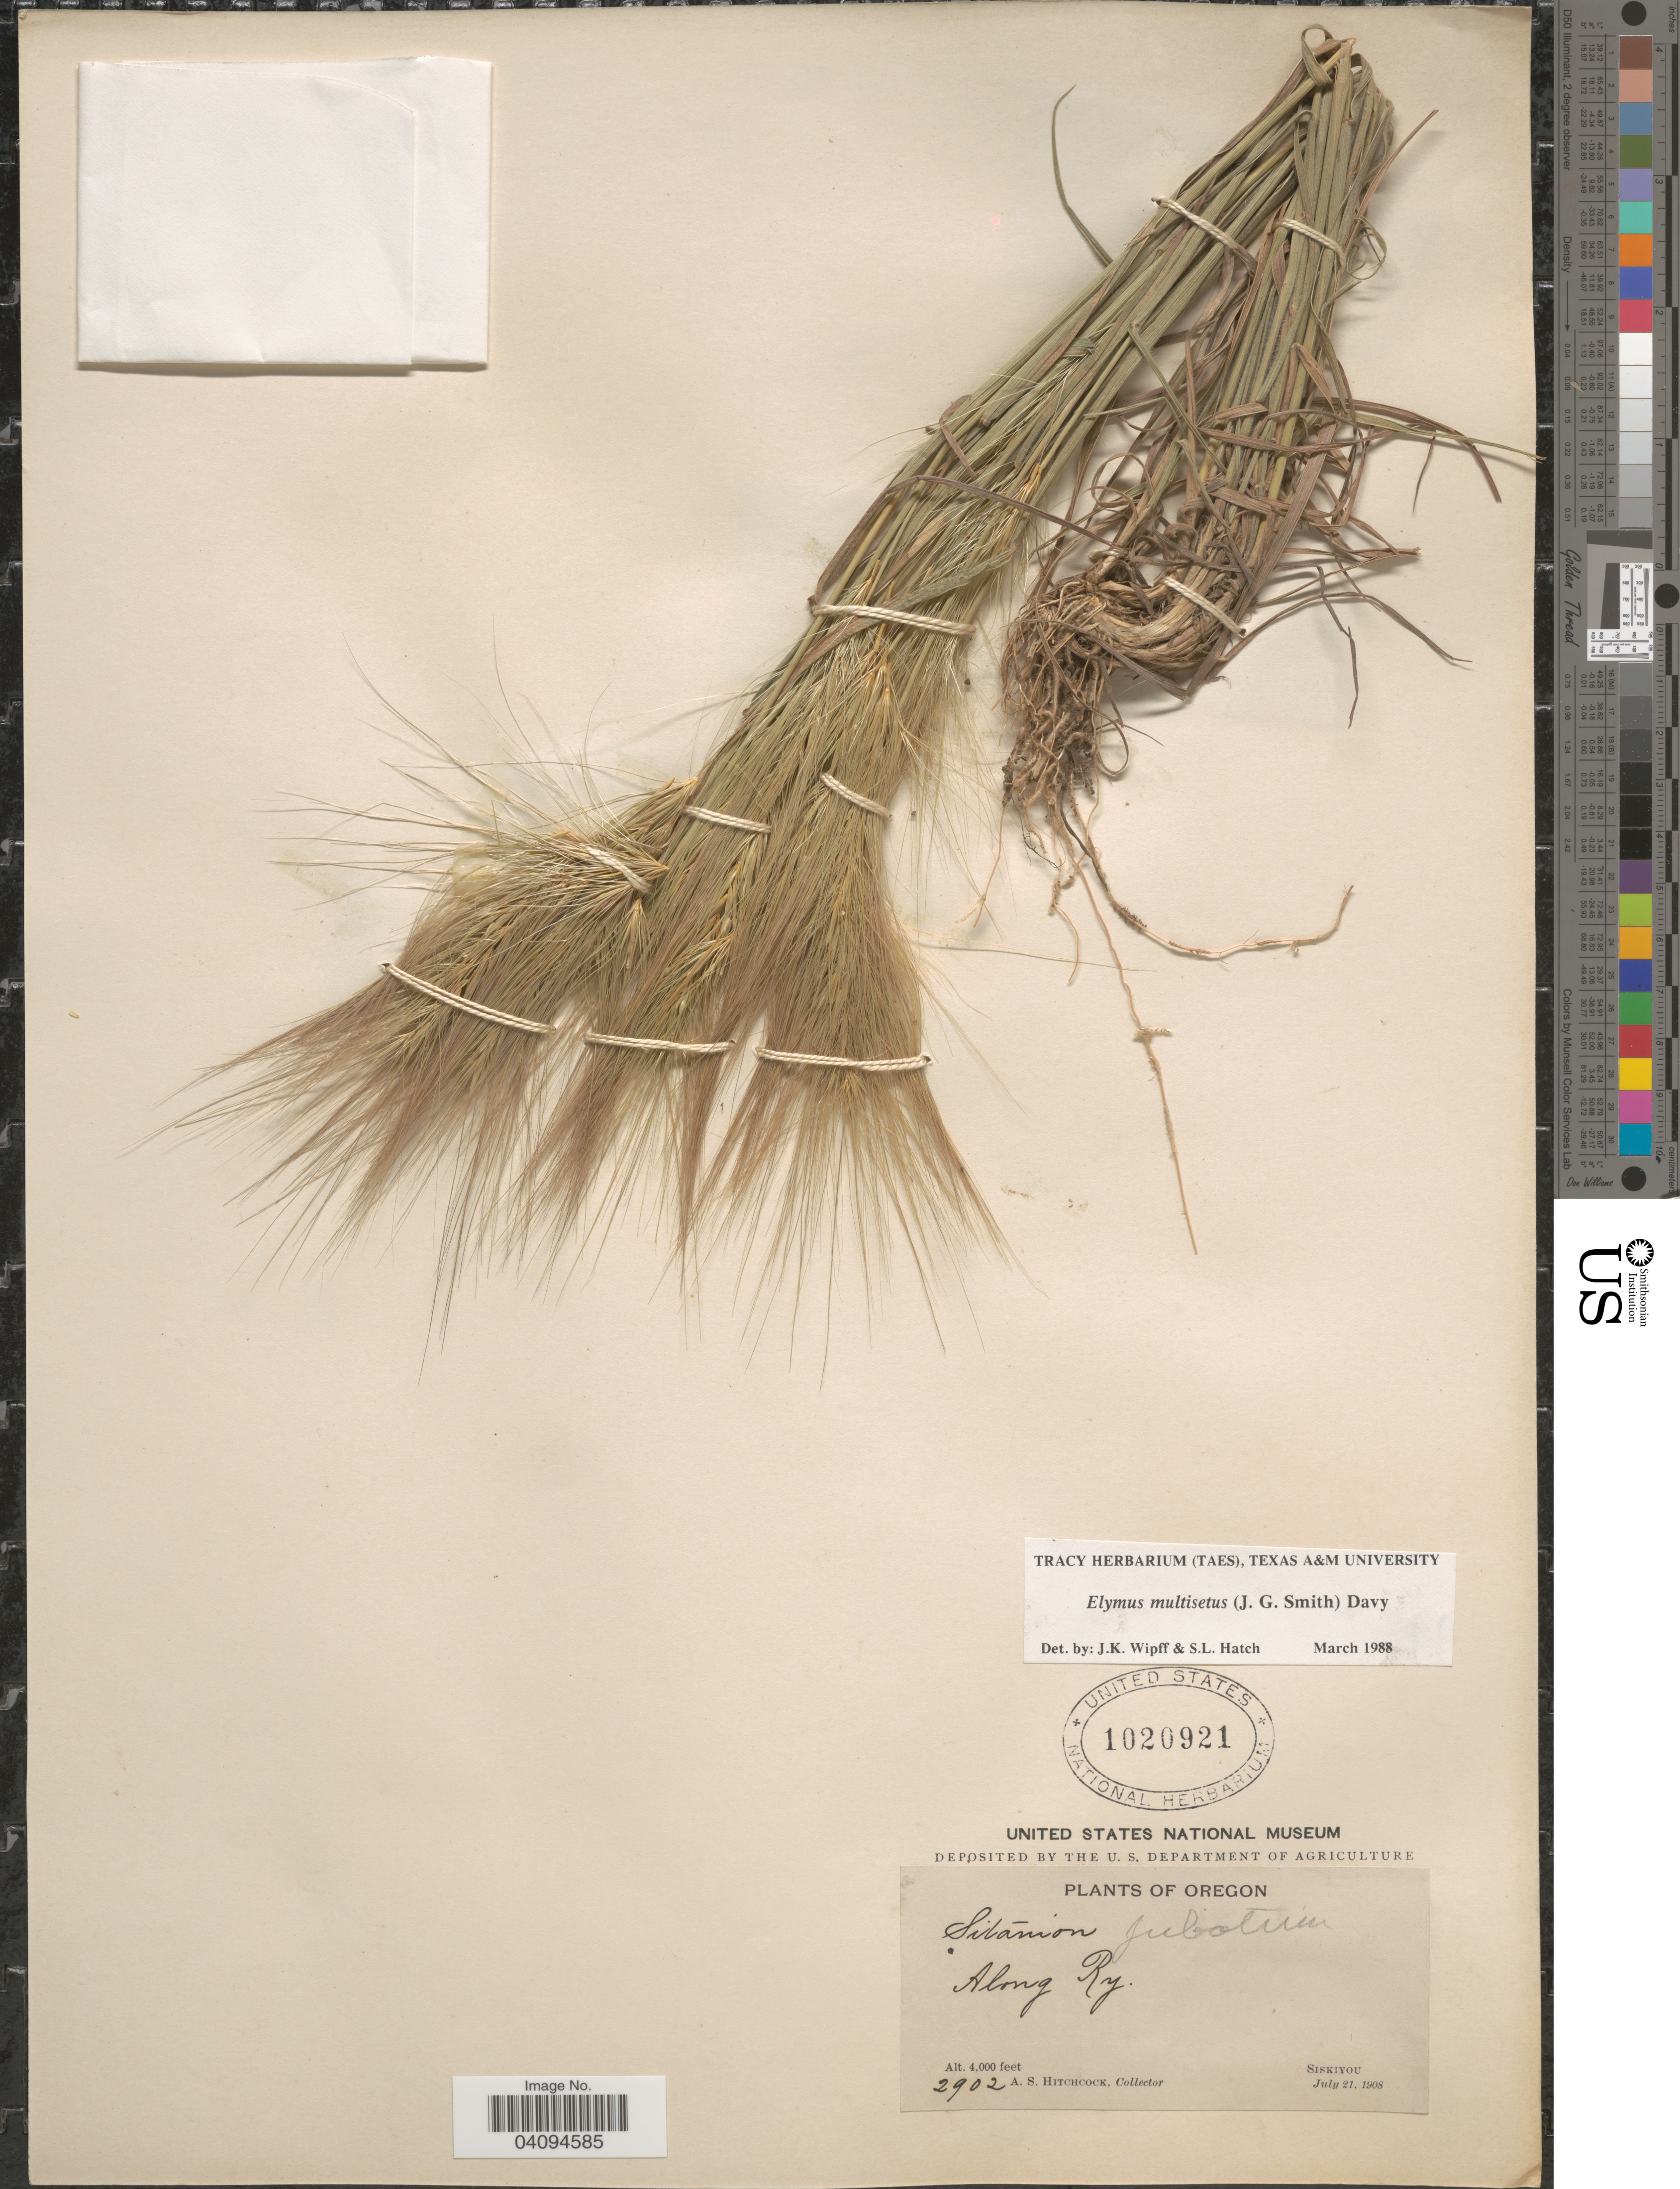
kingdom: Plantae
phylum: Tracheophyta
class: Liliopsida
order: Poales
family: Poaceae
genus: Elymus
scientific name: Elymus multisetus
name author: (J.G. Sm.) Burtt Davy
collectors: A. S. Hitchcock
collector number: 2902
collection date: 1908-07-21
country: United States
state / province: Oregon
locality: Along Ry. Siskiyou.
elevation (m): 1219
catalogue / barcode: US 1020921